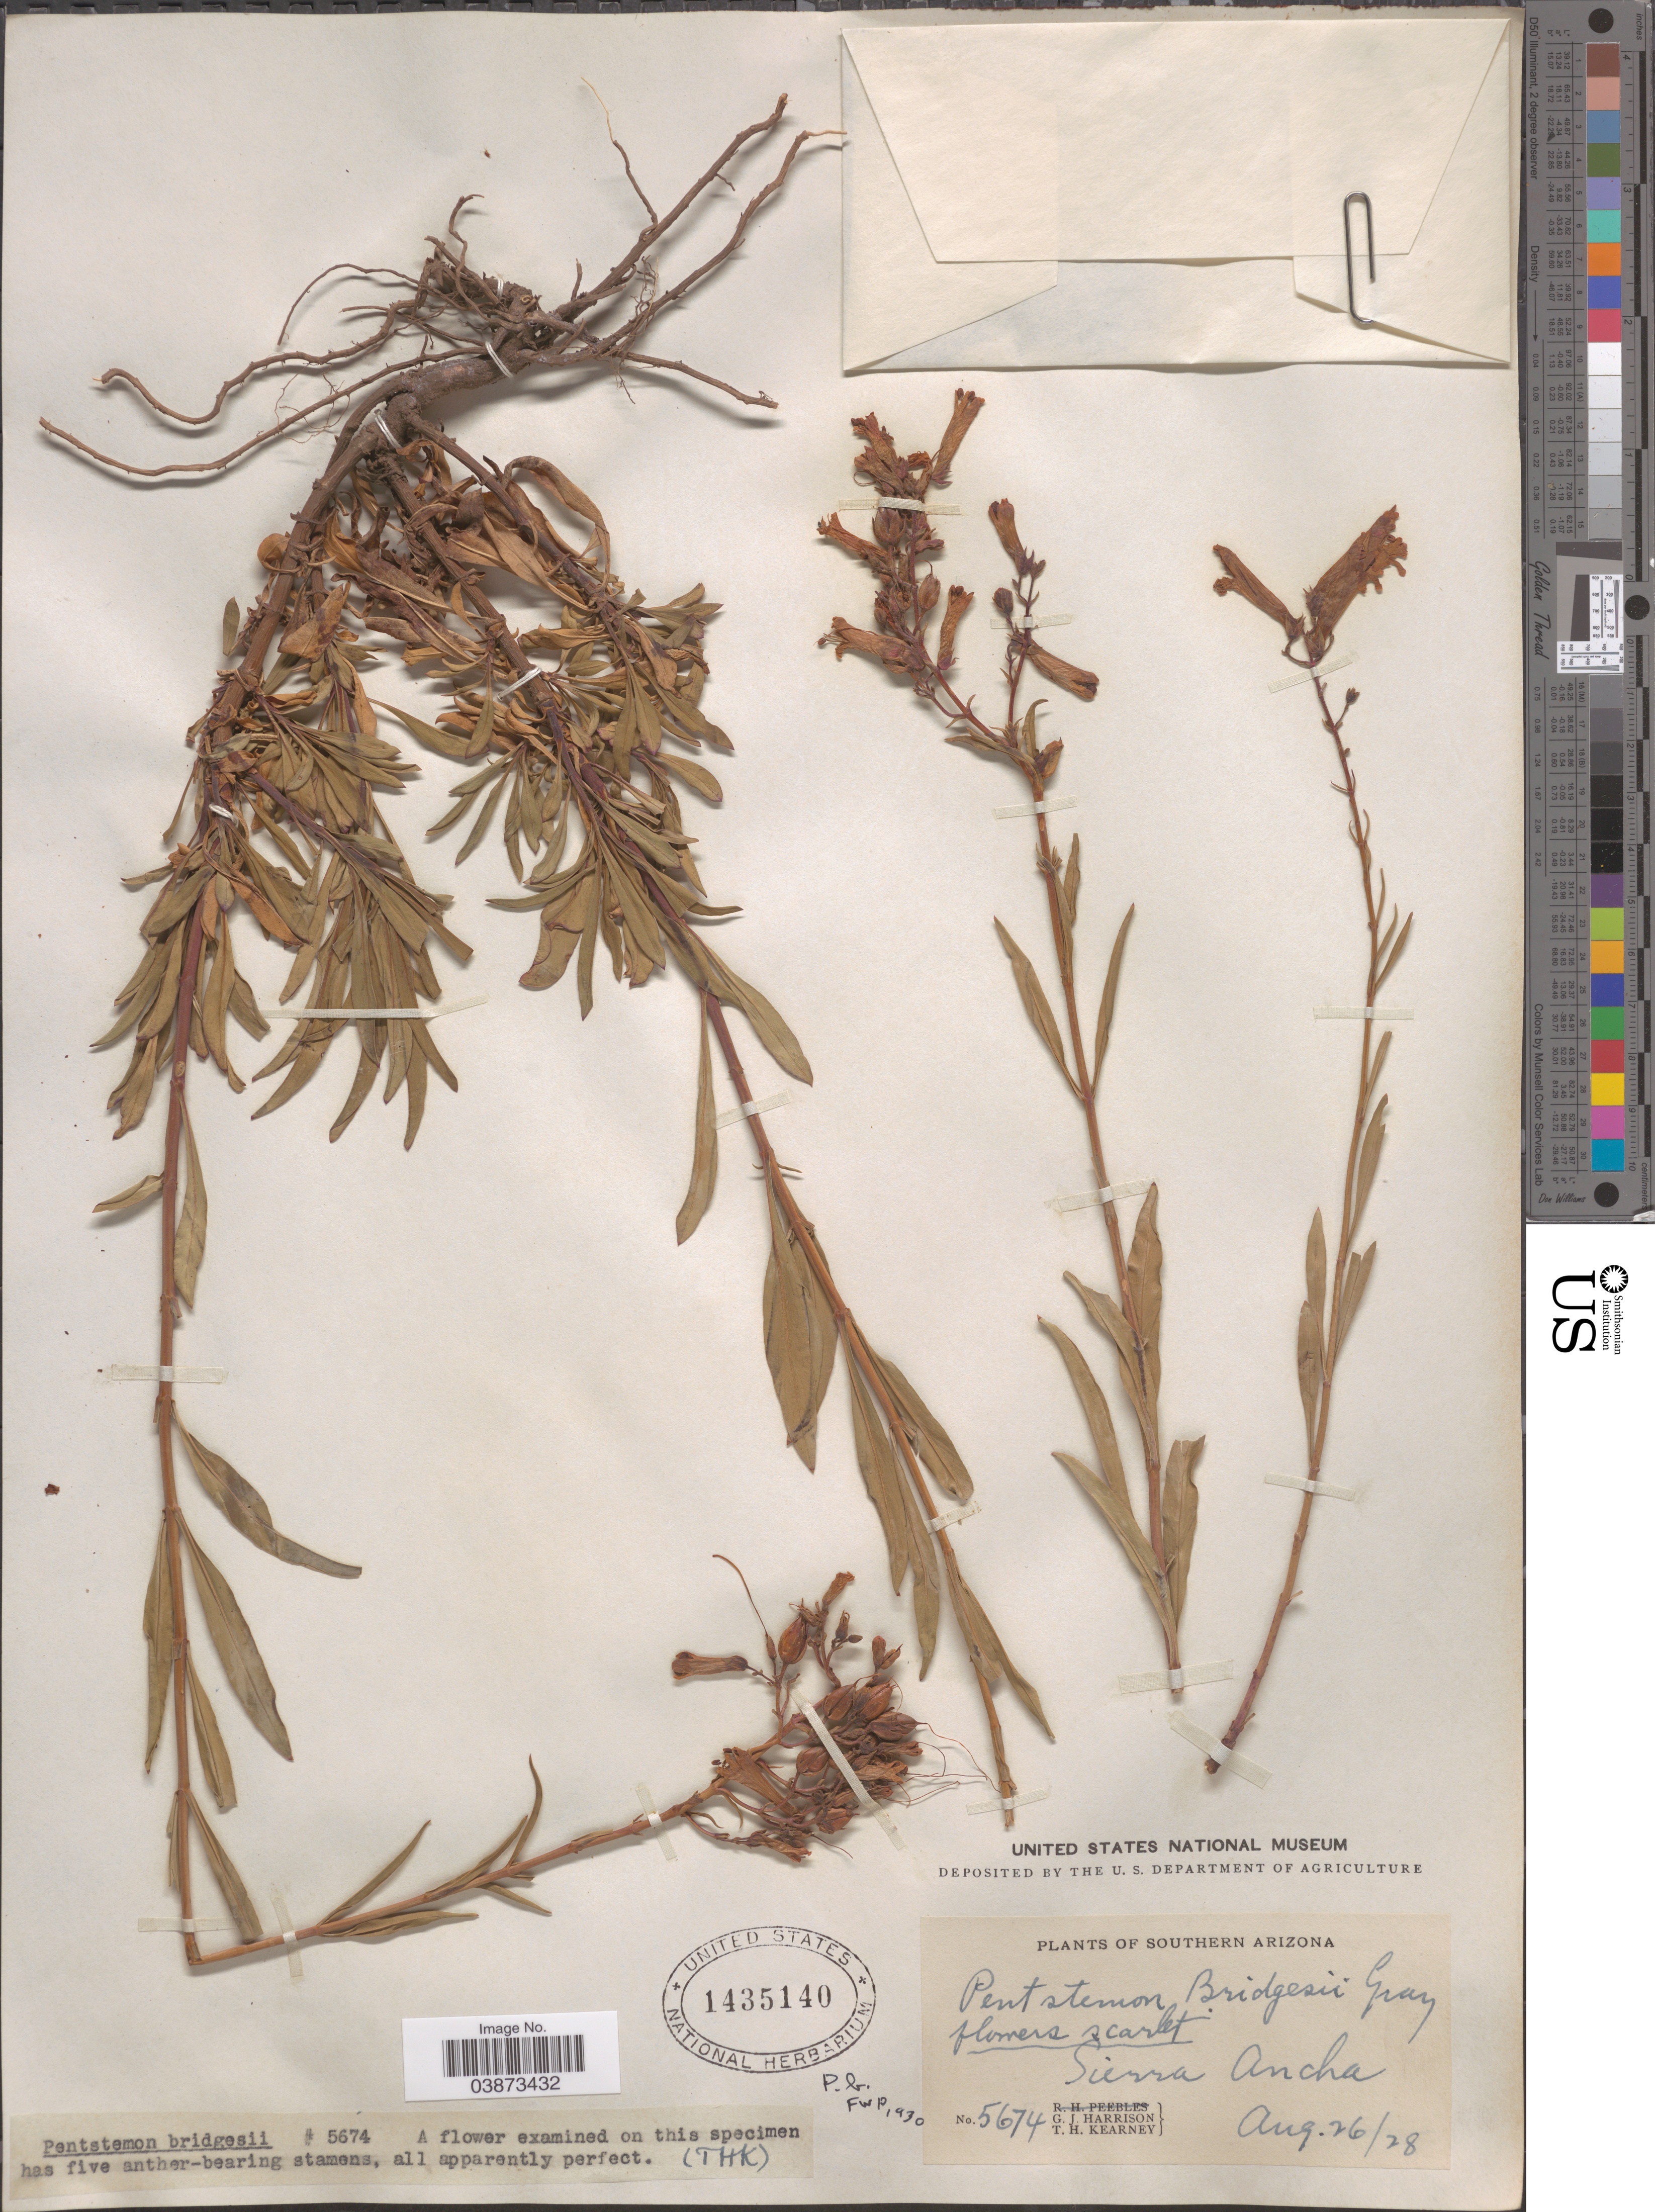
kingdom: Plantae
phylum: Tracheophyta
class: Magnoliopsida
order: Lamiales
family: Plantaginaceae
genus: Penstemon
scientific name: Penstemon bridgesii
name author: A. Gray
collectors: G. J. Harrison & T. H. Kearney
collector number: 5674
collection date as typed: Transcribed d/m/y: 26/8/28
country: United States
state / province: Arizona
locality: Southern Arizona. Sierra Ancha.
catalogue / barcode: US 1435140